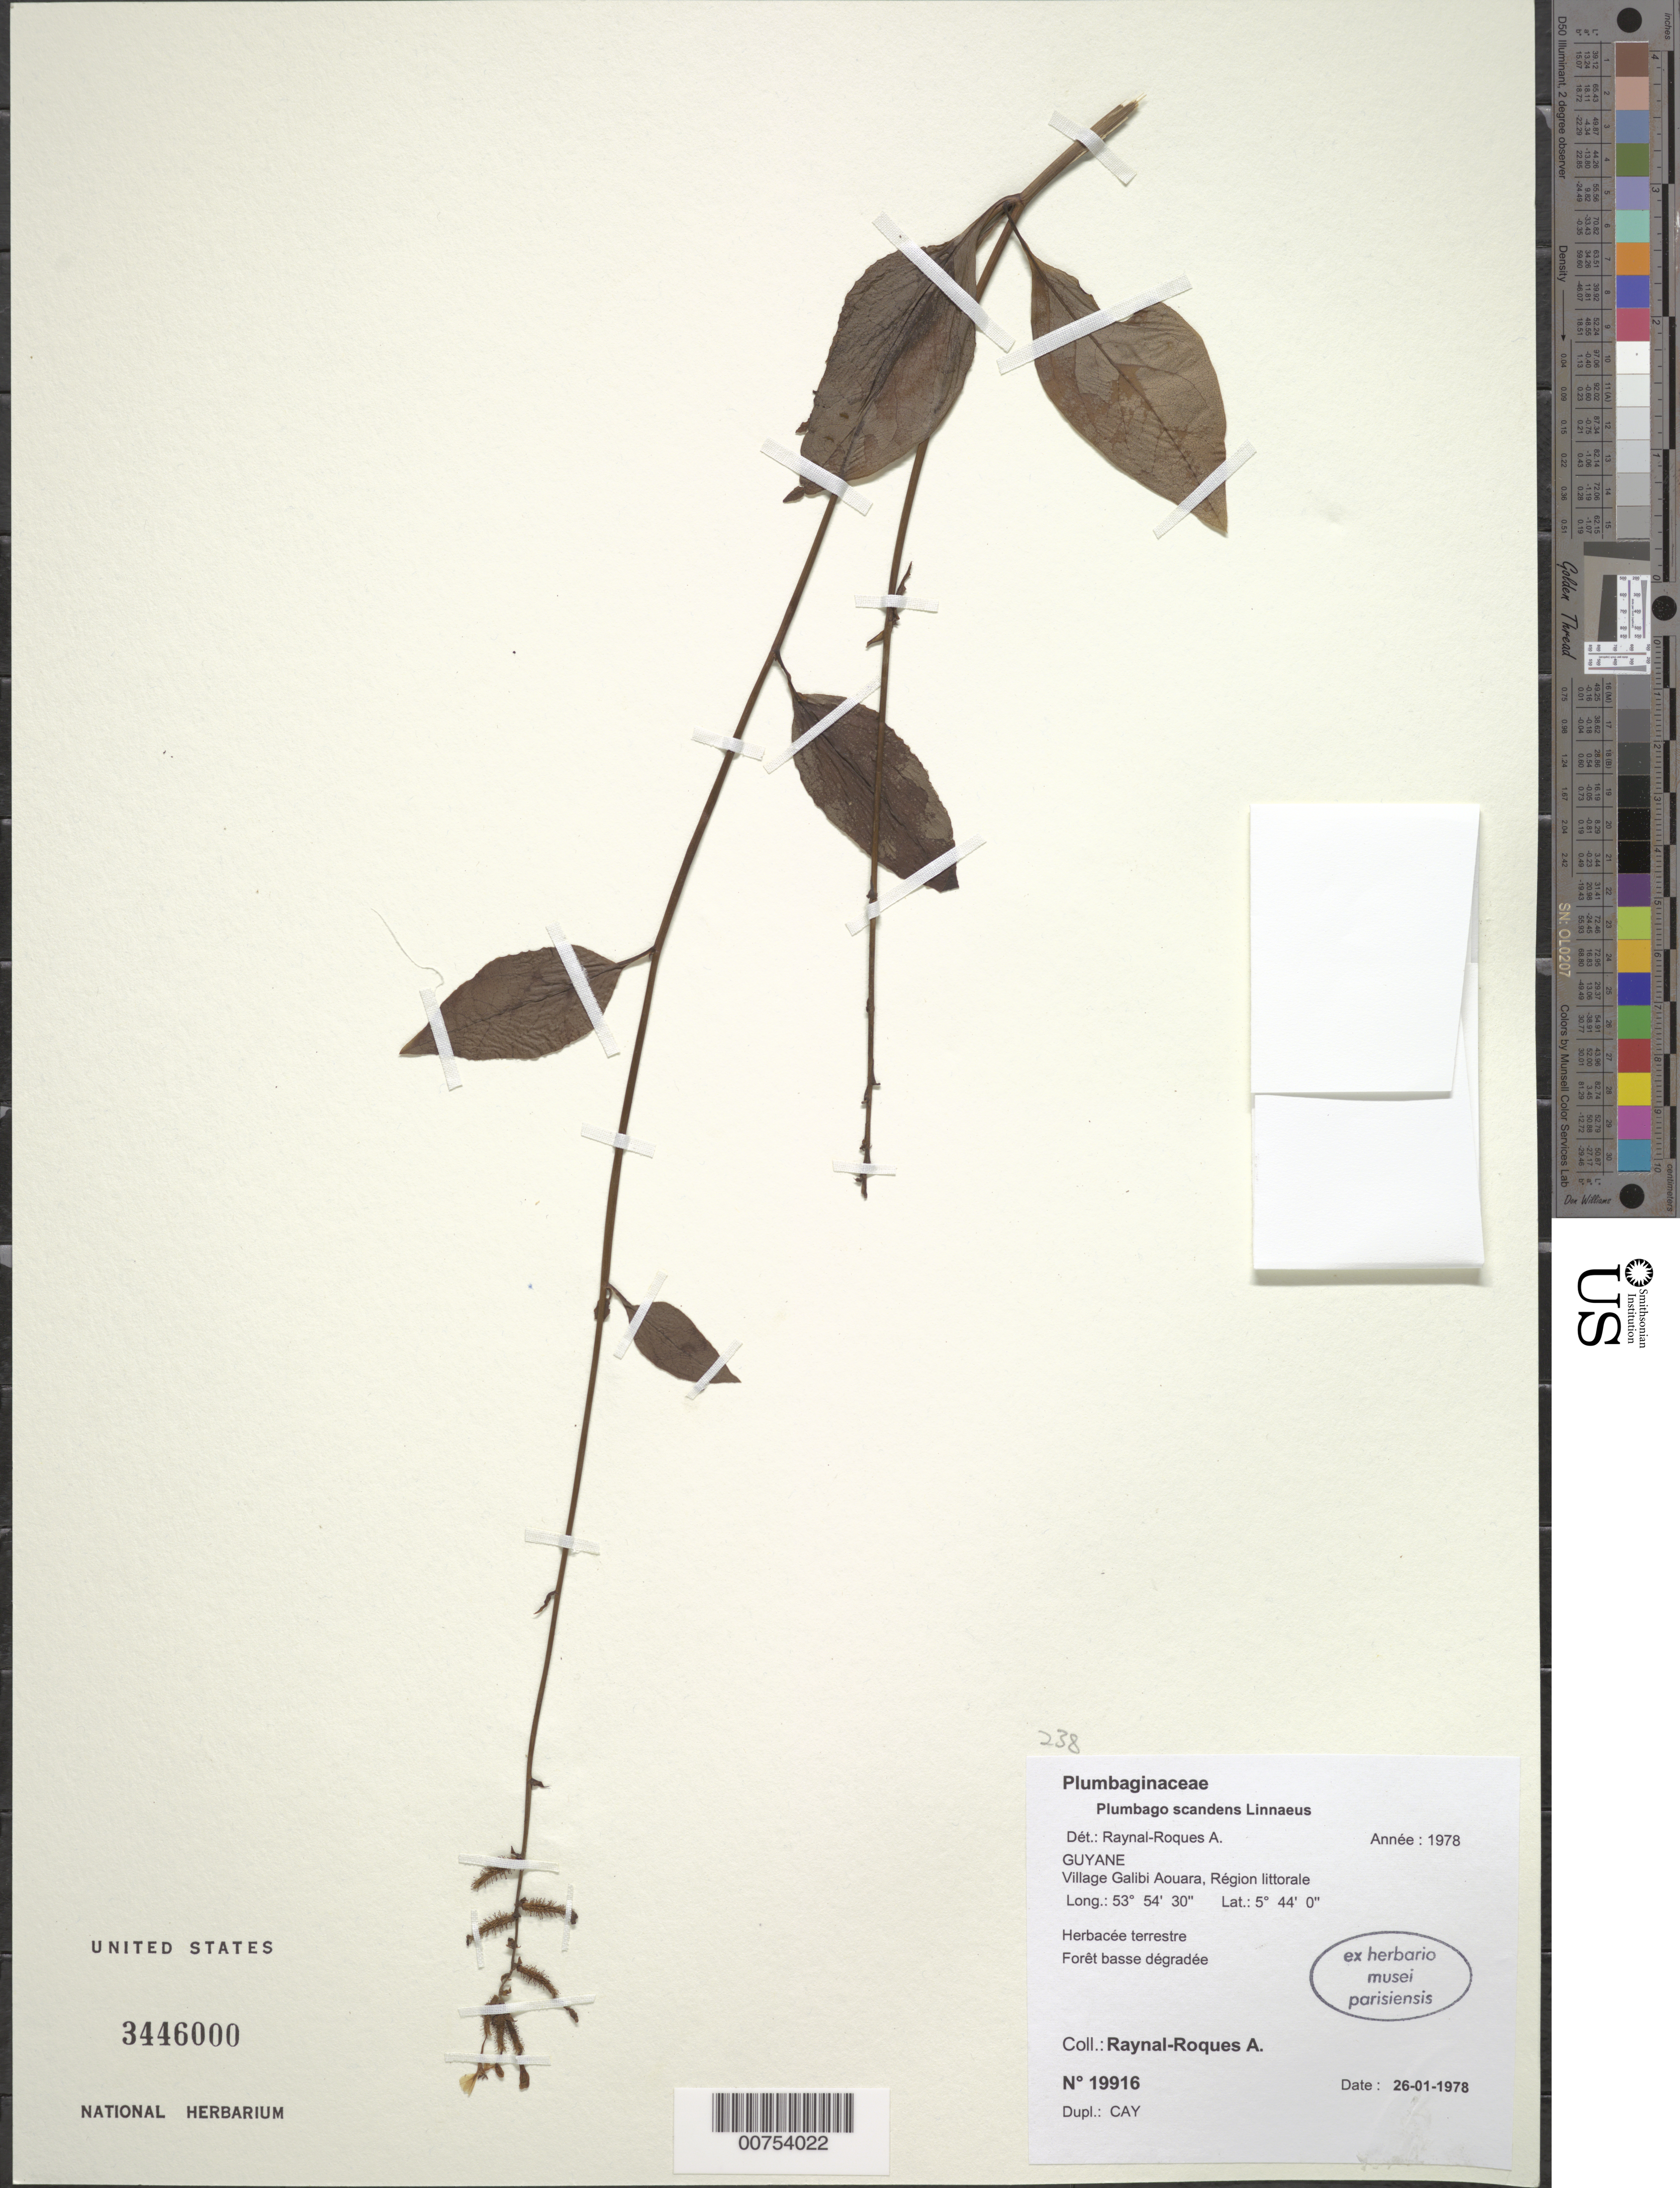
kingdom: Plantae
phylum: Tracheophyta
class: Magnoliopsida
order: Caryophyllales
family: Plumbaginaceae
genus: Plumbago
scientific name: Plumbago scandens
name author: L.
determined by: Raynal, A. M.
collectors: A. M. Raynal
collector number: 19916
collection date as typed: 26-Jan-78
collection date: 1978-01-26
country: French Guiana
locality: Village Galibi Aouara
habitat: Low disturbed forest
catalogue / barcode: US 3446000